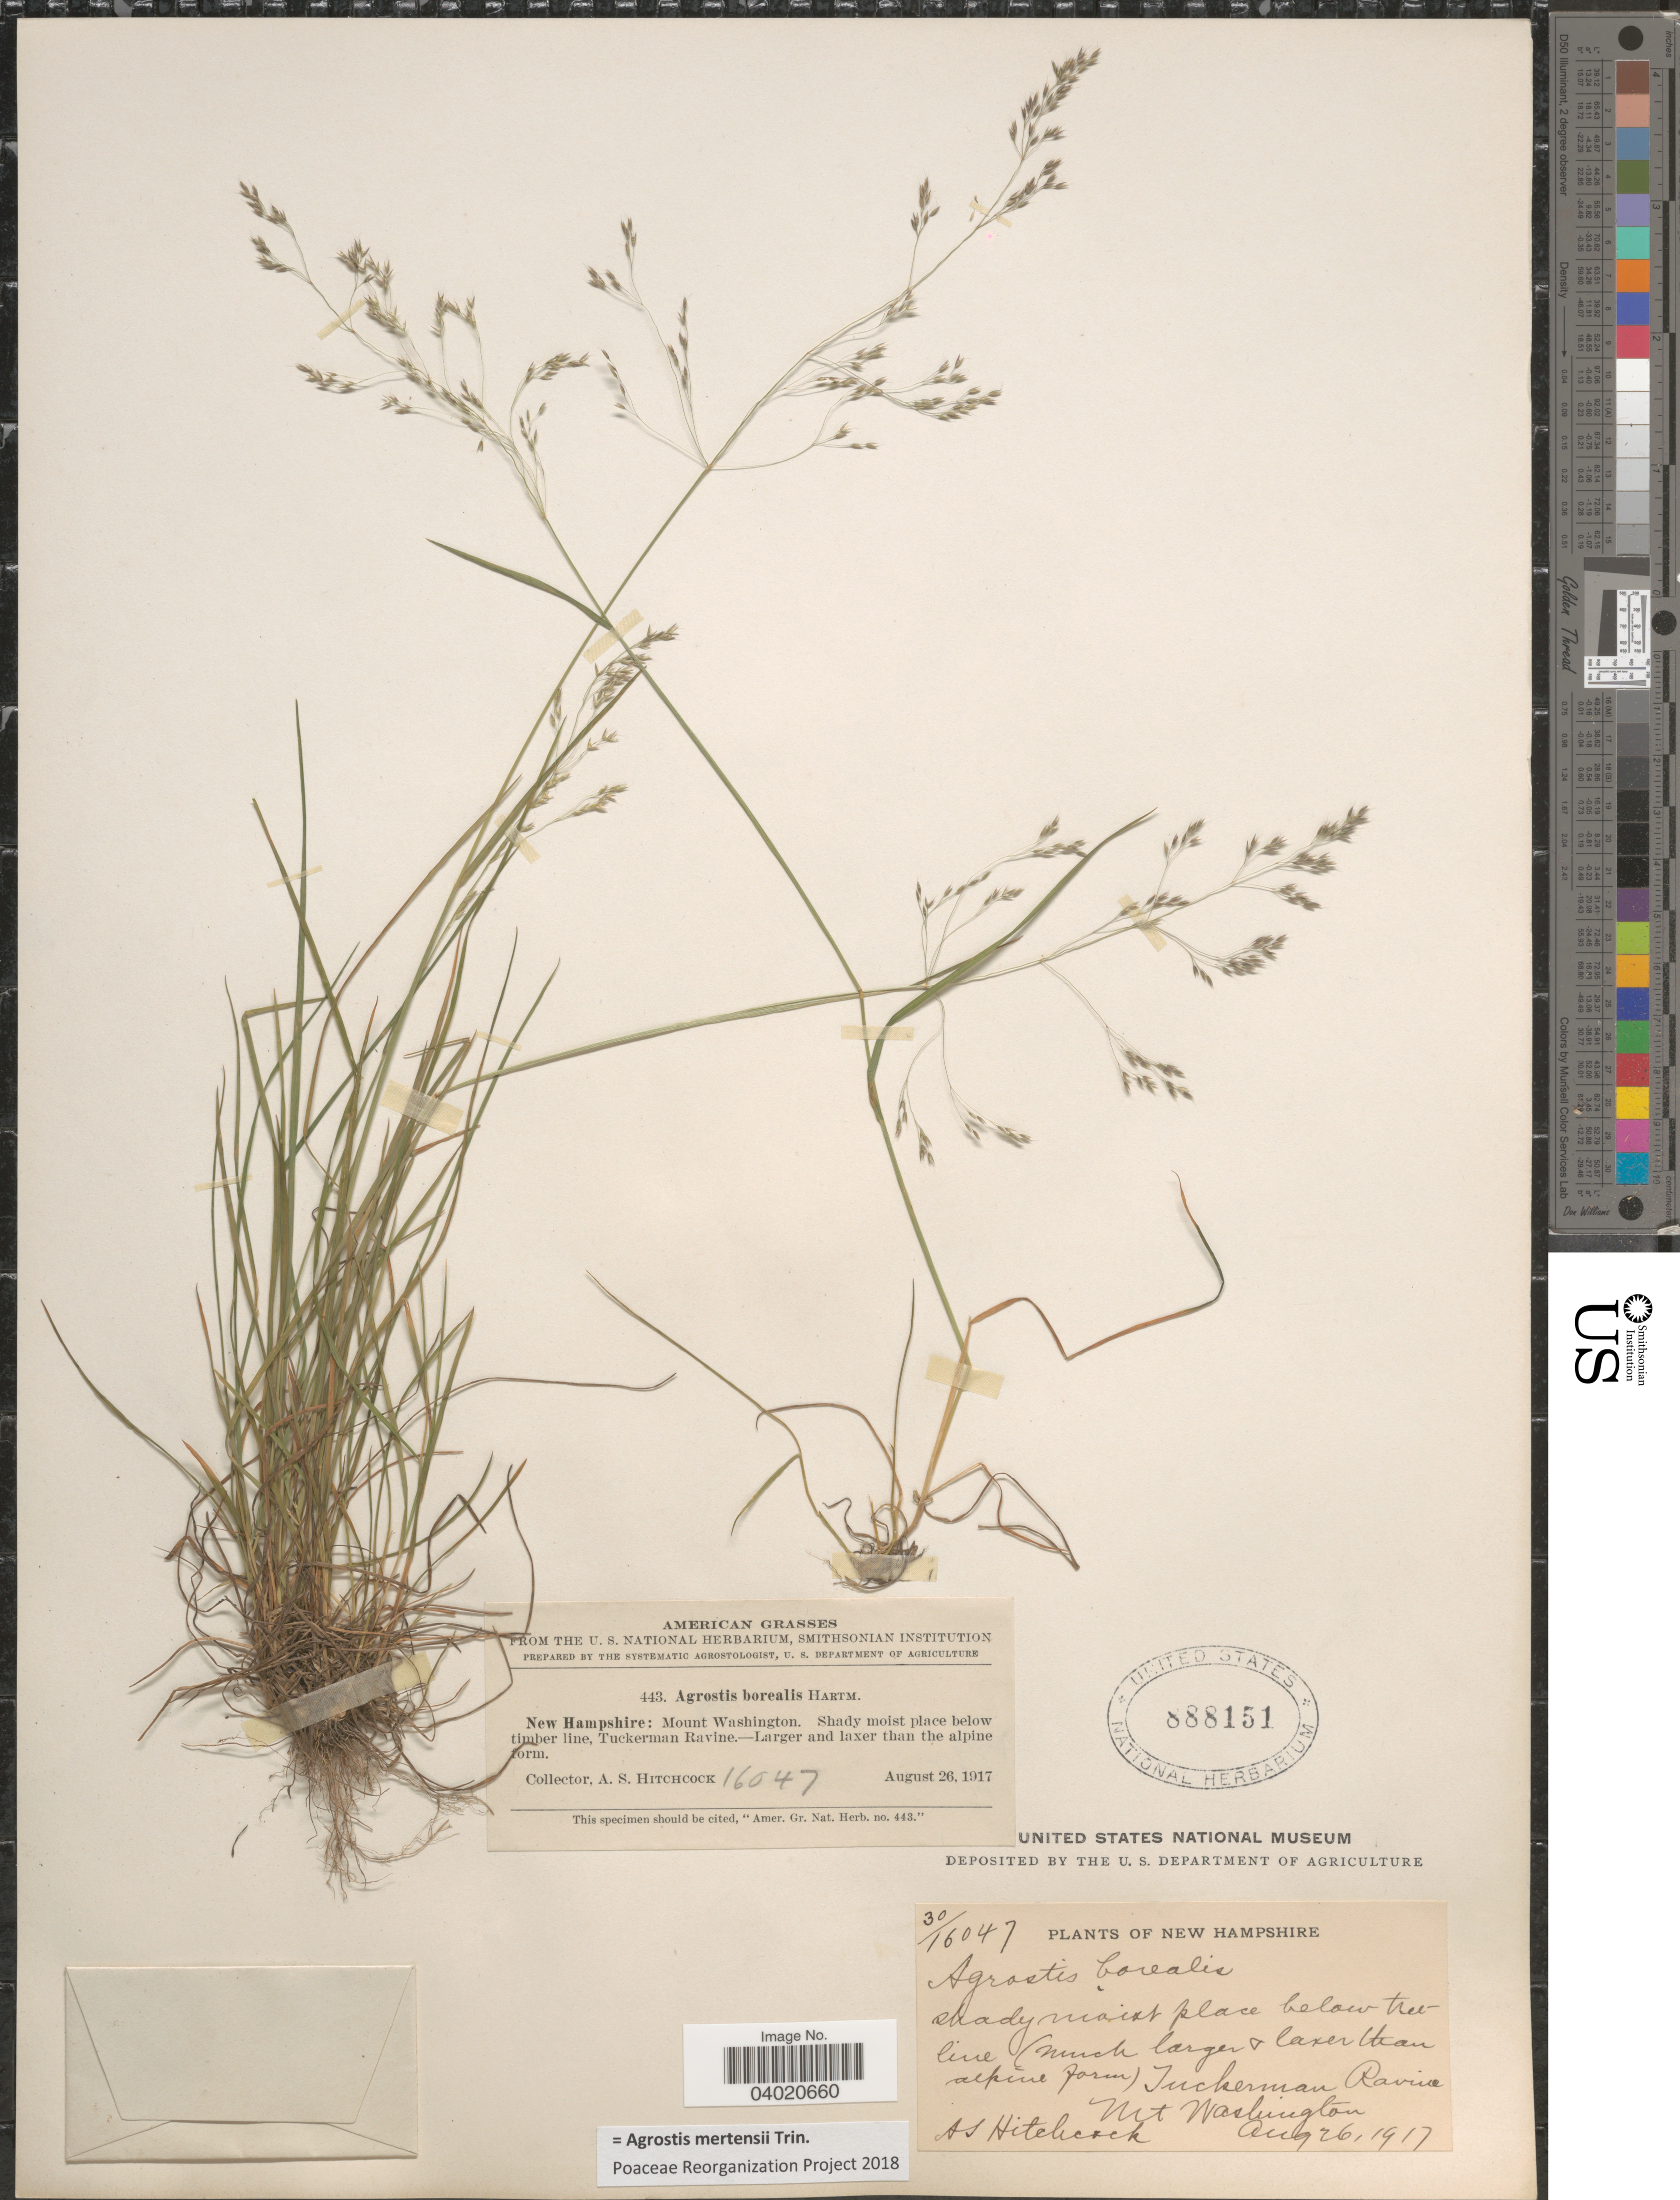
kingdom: Plantae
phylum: Tracheophyta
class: Liliopsida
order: Poales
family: Poaceae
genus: Agrostis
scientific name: Agrostis mertensii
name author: Trin.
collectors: A. S. Hitchcock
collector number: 16047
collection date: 1917-08-26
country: United States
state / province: New Hampshire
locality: Mount Washington. Shady moist place below timber line, Tuckerman Ravine.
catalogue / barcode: US 888151